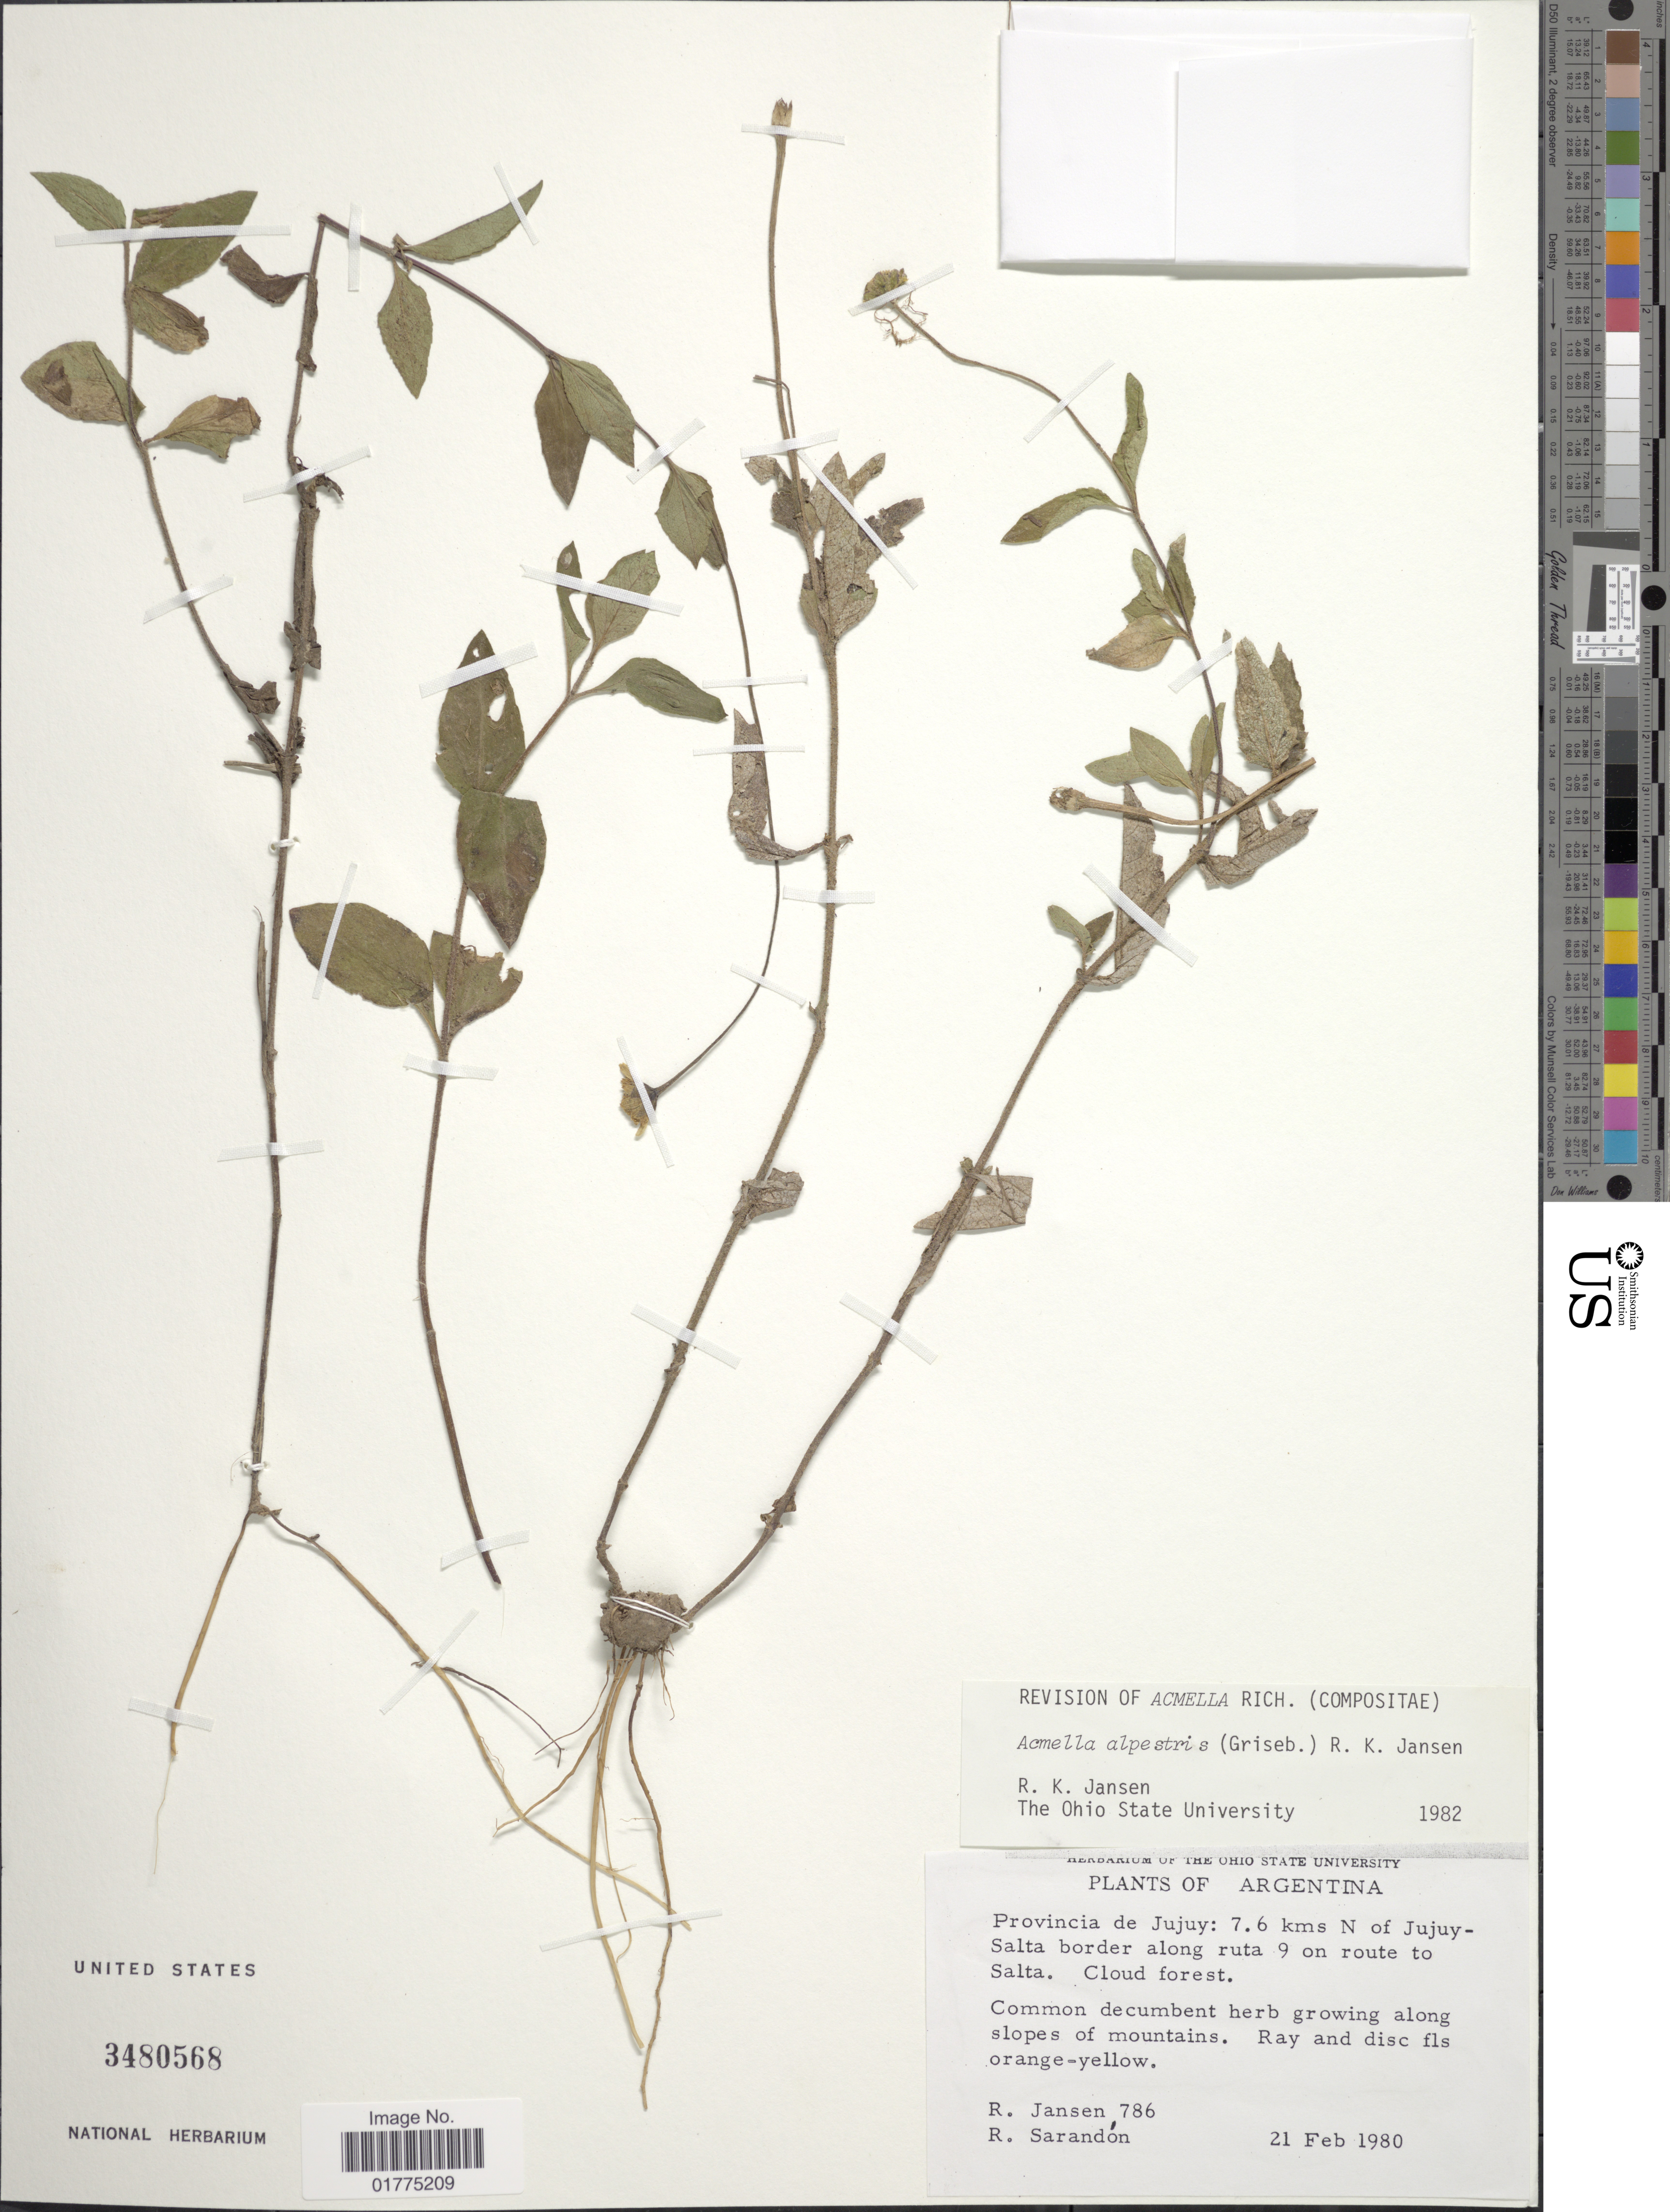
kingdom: Plantae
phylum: Tracheophyta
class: Magnoliopsida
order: Asterales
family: Asteraceae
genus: Acmella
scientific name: Acmella alpestris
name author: (Griseb.) R.K. Jansen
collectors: R. K. Jansen & R. Sarandon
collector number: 786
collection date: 1980-02-21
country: Argentina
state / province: Jujuy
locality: Provincia de Jujuy: 7.6 kms N of Jujuy-Salta border along ruta 9 on route to Salta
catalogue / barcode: US 3480568